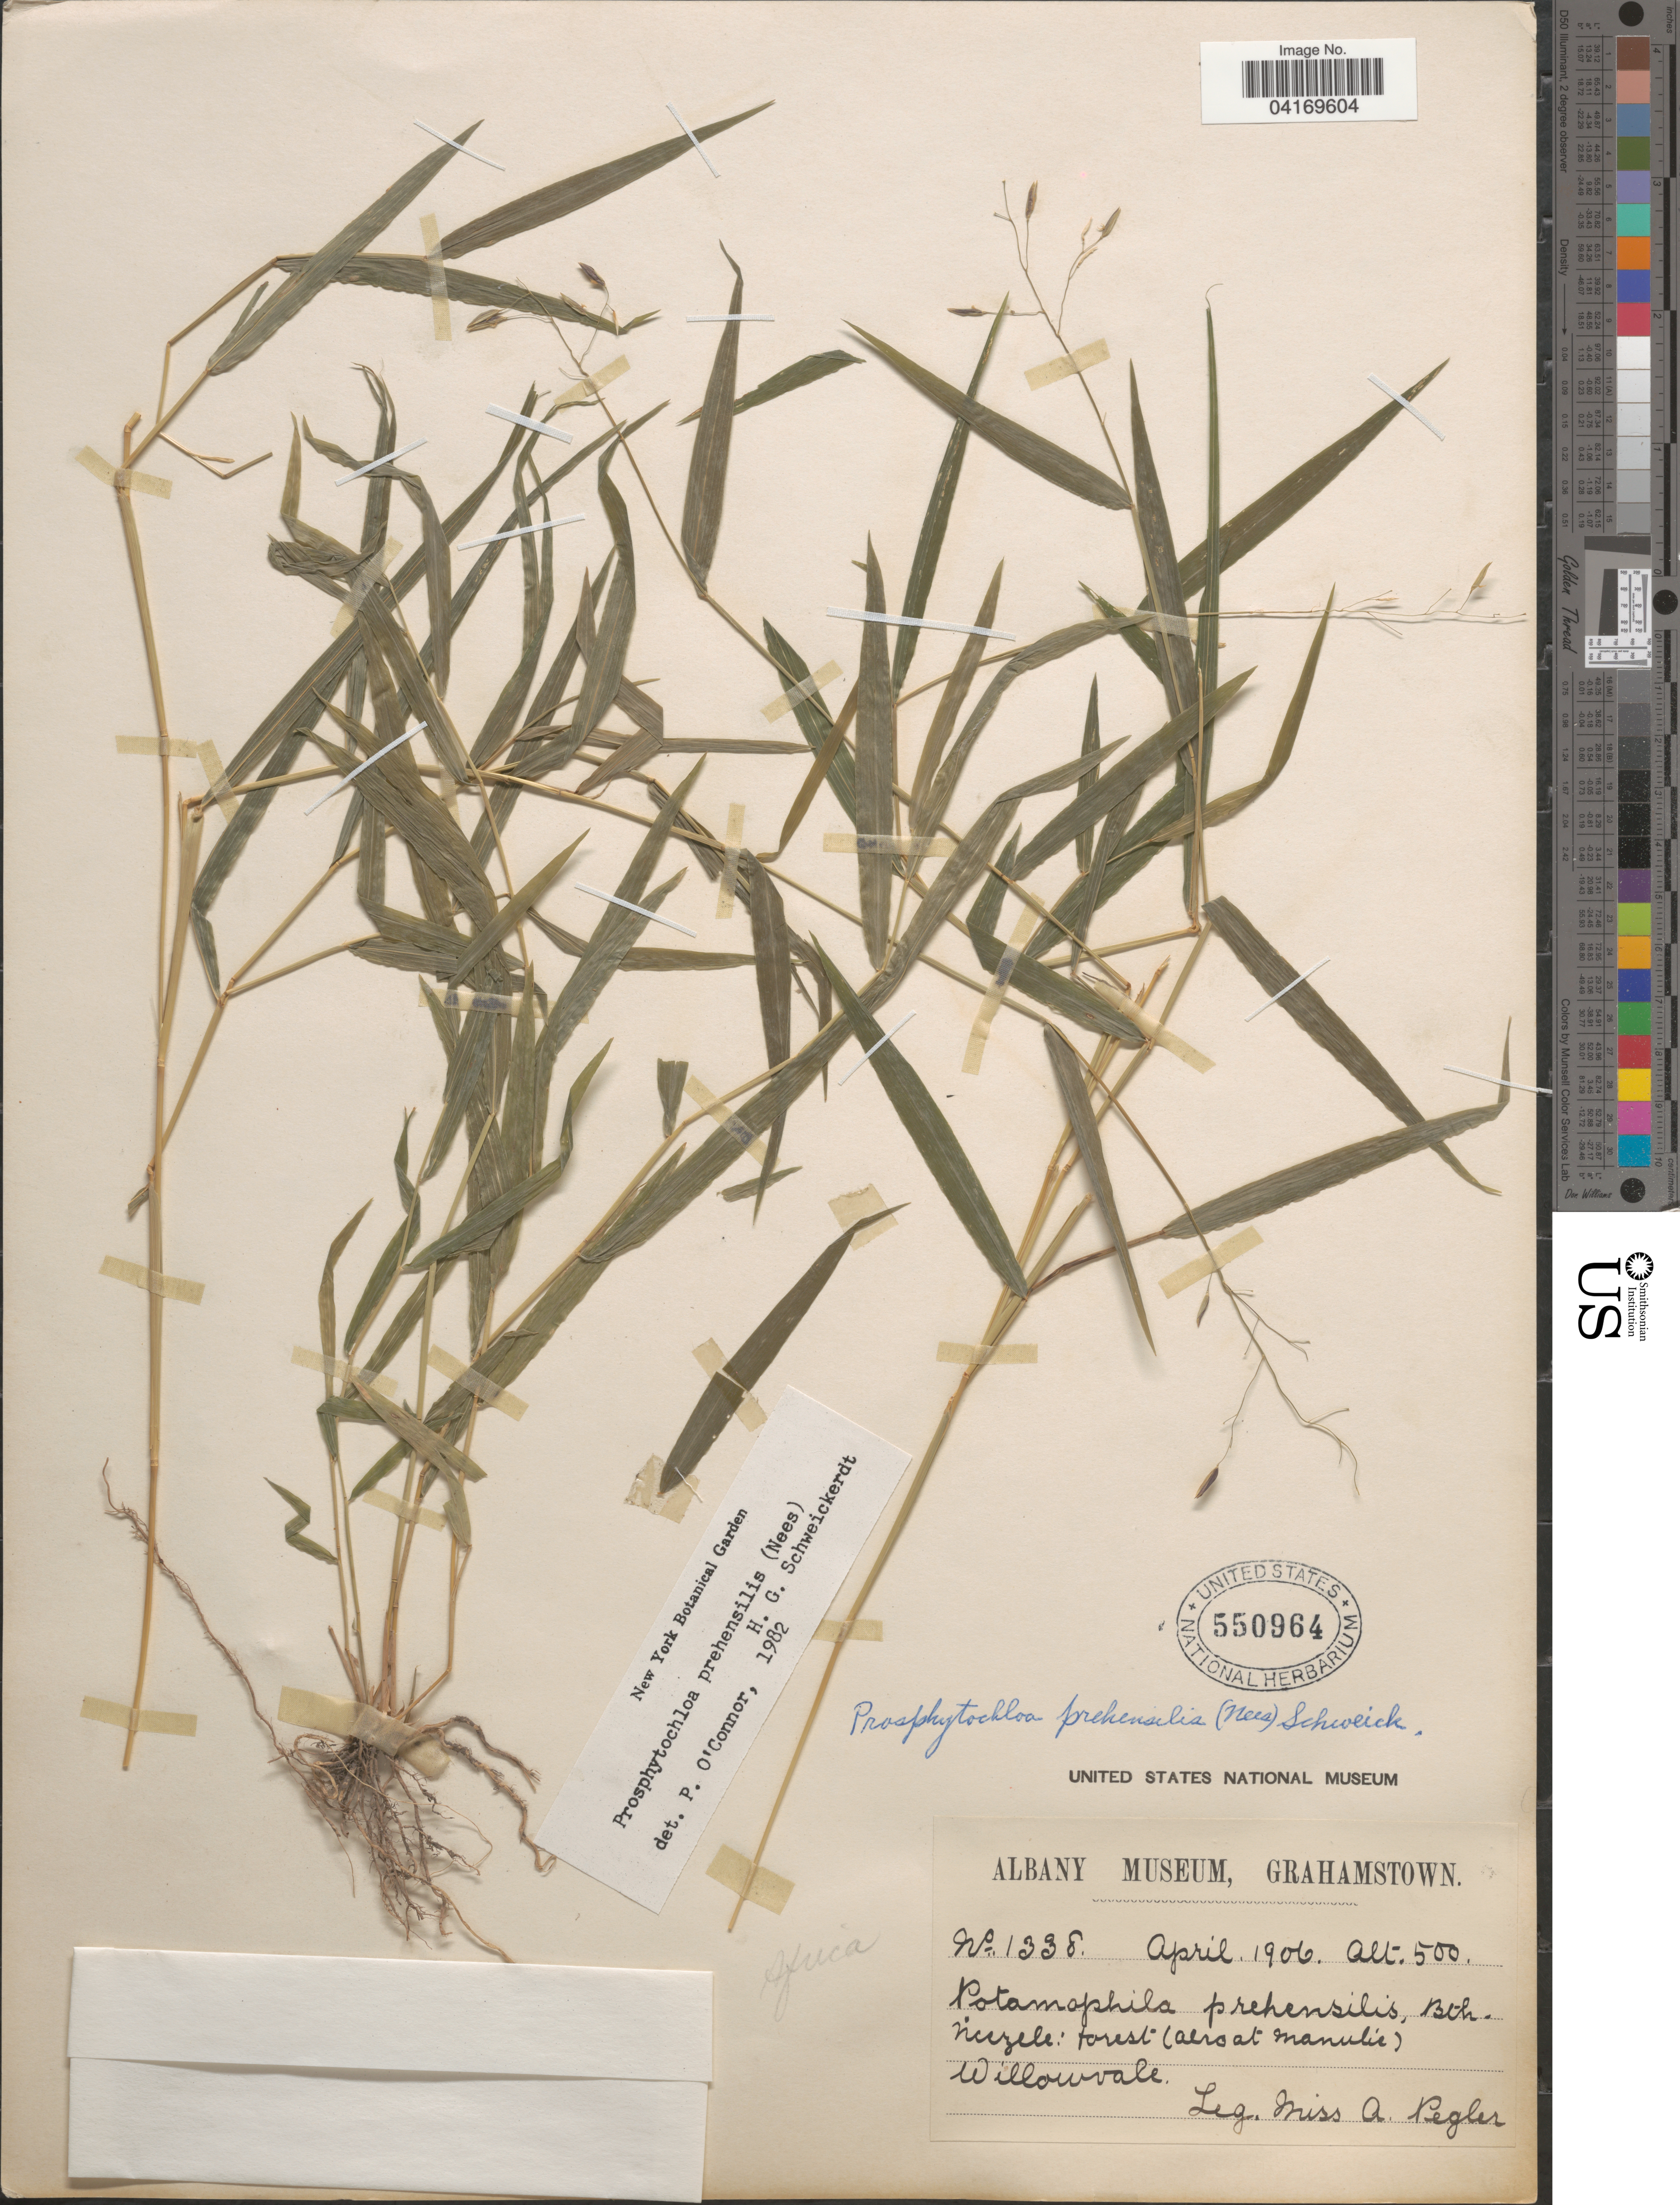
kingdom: Plantae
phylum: Tracheophyta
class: Liliopsida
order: Poales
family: Poaceae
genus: Prosphytochloa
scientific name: Prosphytochloa prehensilis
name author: (Nees) Swallen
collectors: A. Pegler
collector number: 1338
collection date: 1906-04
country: South Africa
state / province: Eastern Cape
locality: Willowvale.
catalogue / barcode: US 550964